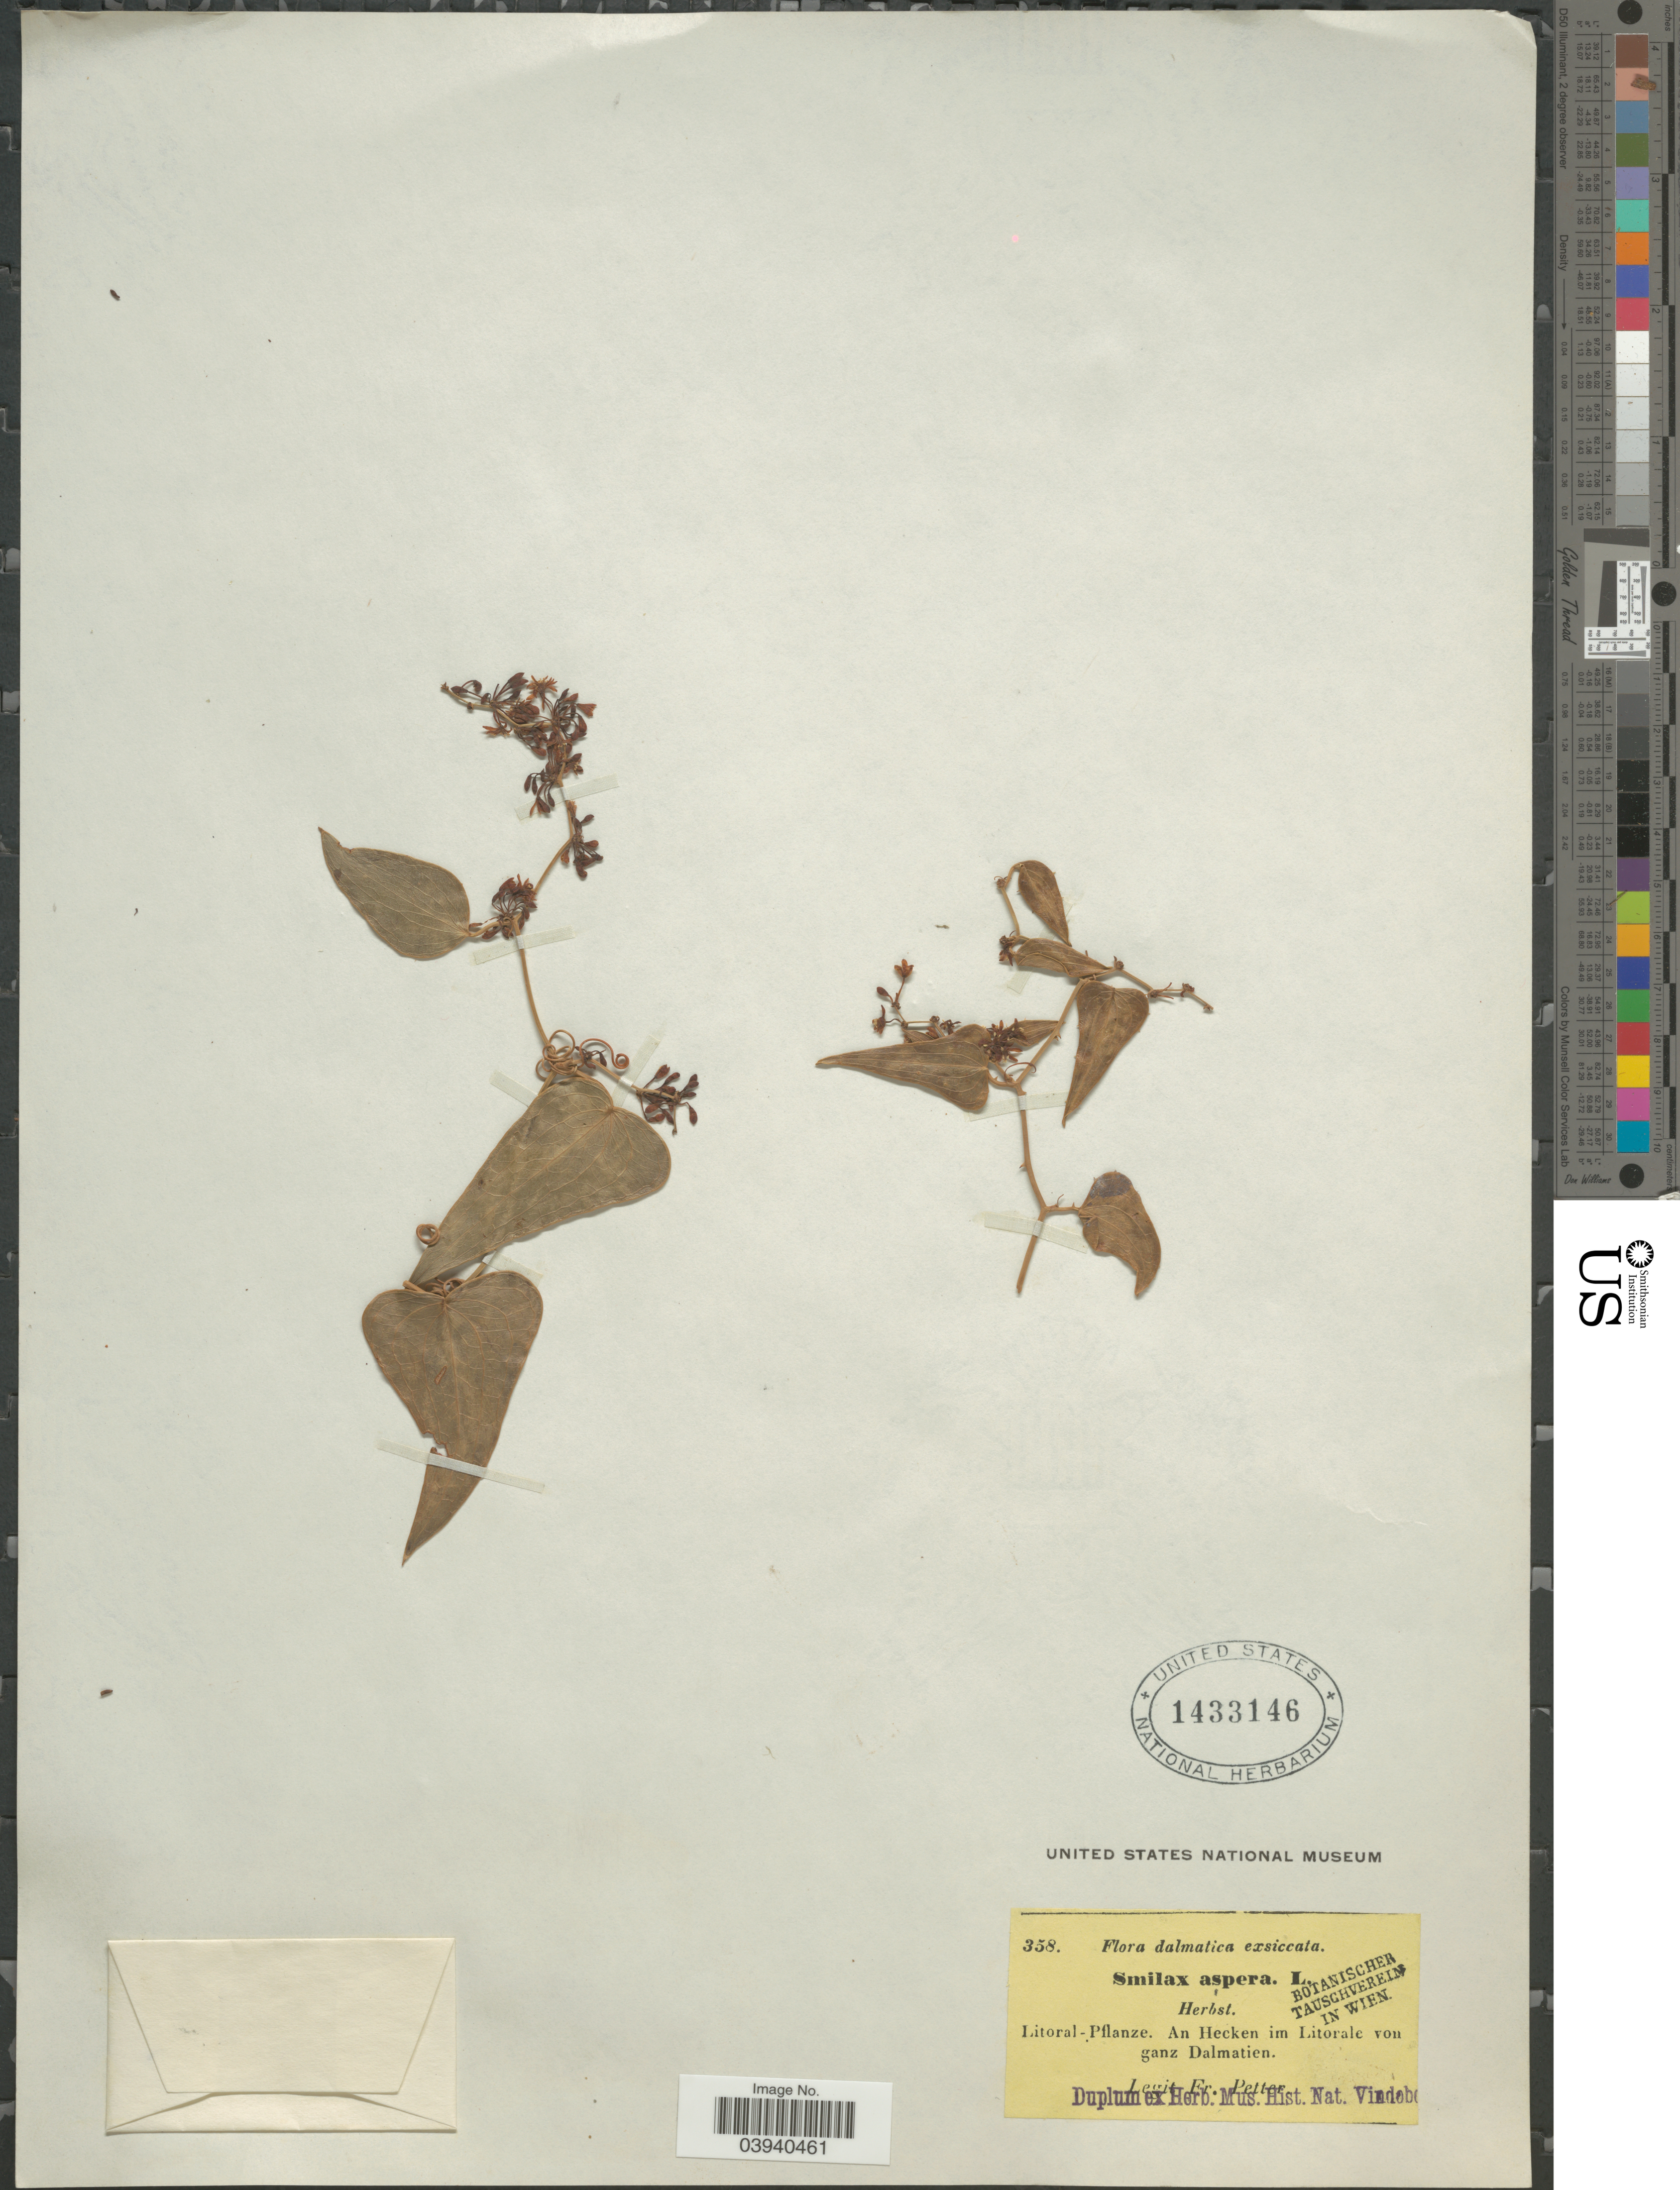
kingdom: Plantae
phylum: Tracheophyta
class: Liliopsida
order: Liliales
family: Smilacaceae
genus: Smilax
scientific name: Smilax aspera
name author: L.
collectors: F. Petter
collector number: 358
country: Croatia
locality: Dalmatica. Litoral-Pflanze. An Hecken im Litorale von ganz Dalmatien.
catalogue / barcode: US 1433146